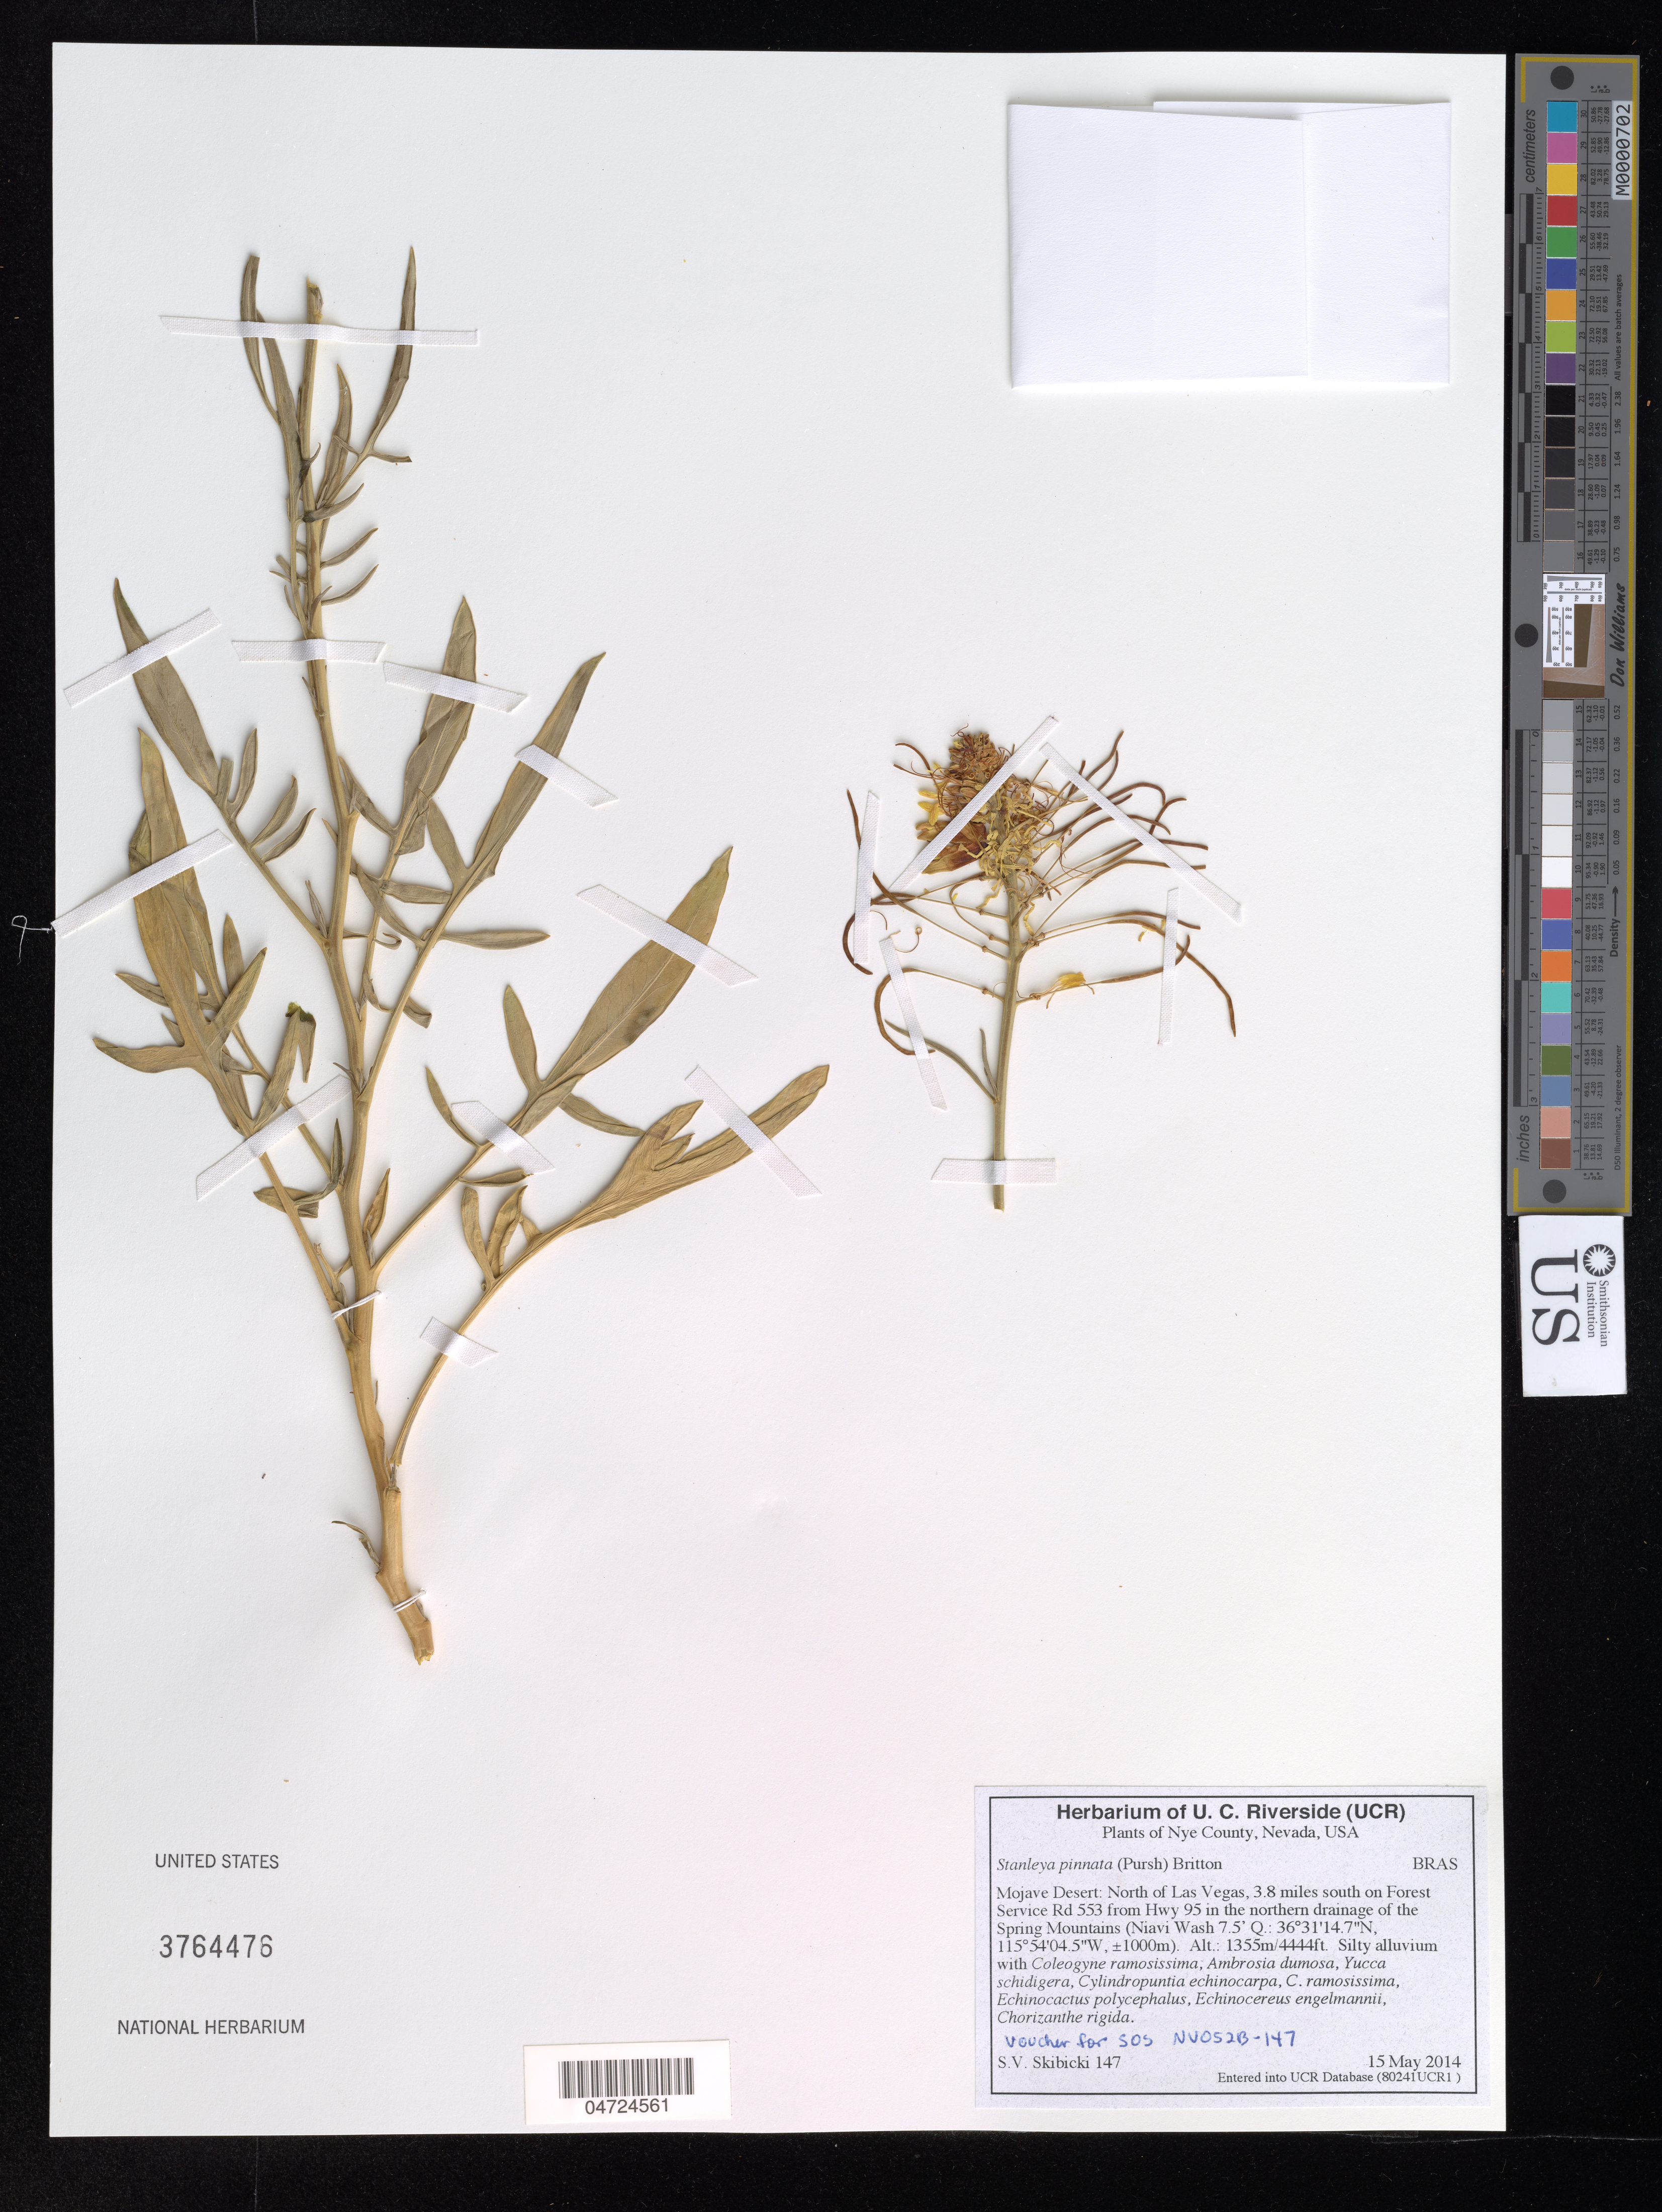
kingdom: Plantae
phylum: Tracheophyta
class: Magnoliopsida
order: Brassicales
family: Brassicaceae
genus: Stanleya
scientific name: Stanleya pinnata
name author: (Pursh) Britton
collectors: S. Skibicki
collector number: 147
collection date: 2014-05-15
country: United States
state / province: Nevada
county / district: Nye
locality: Nye County. Mojave Desert: North of Las Vegas, 3.8 miles south on Forest Service Rd 553 from Hwy 95 in the northern drainage of the Spring Mountains (Niavi Wash 7.5' Q.).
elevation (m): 1355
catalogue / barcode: US 3764476